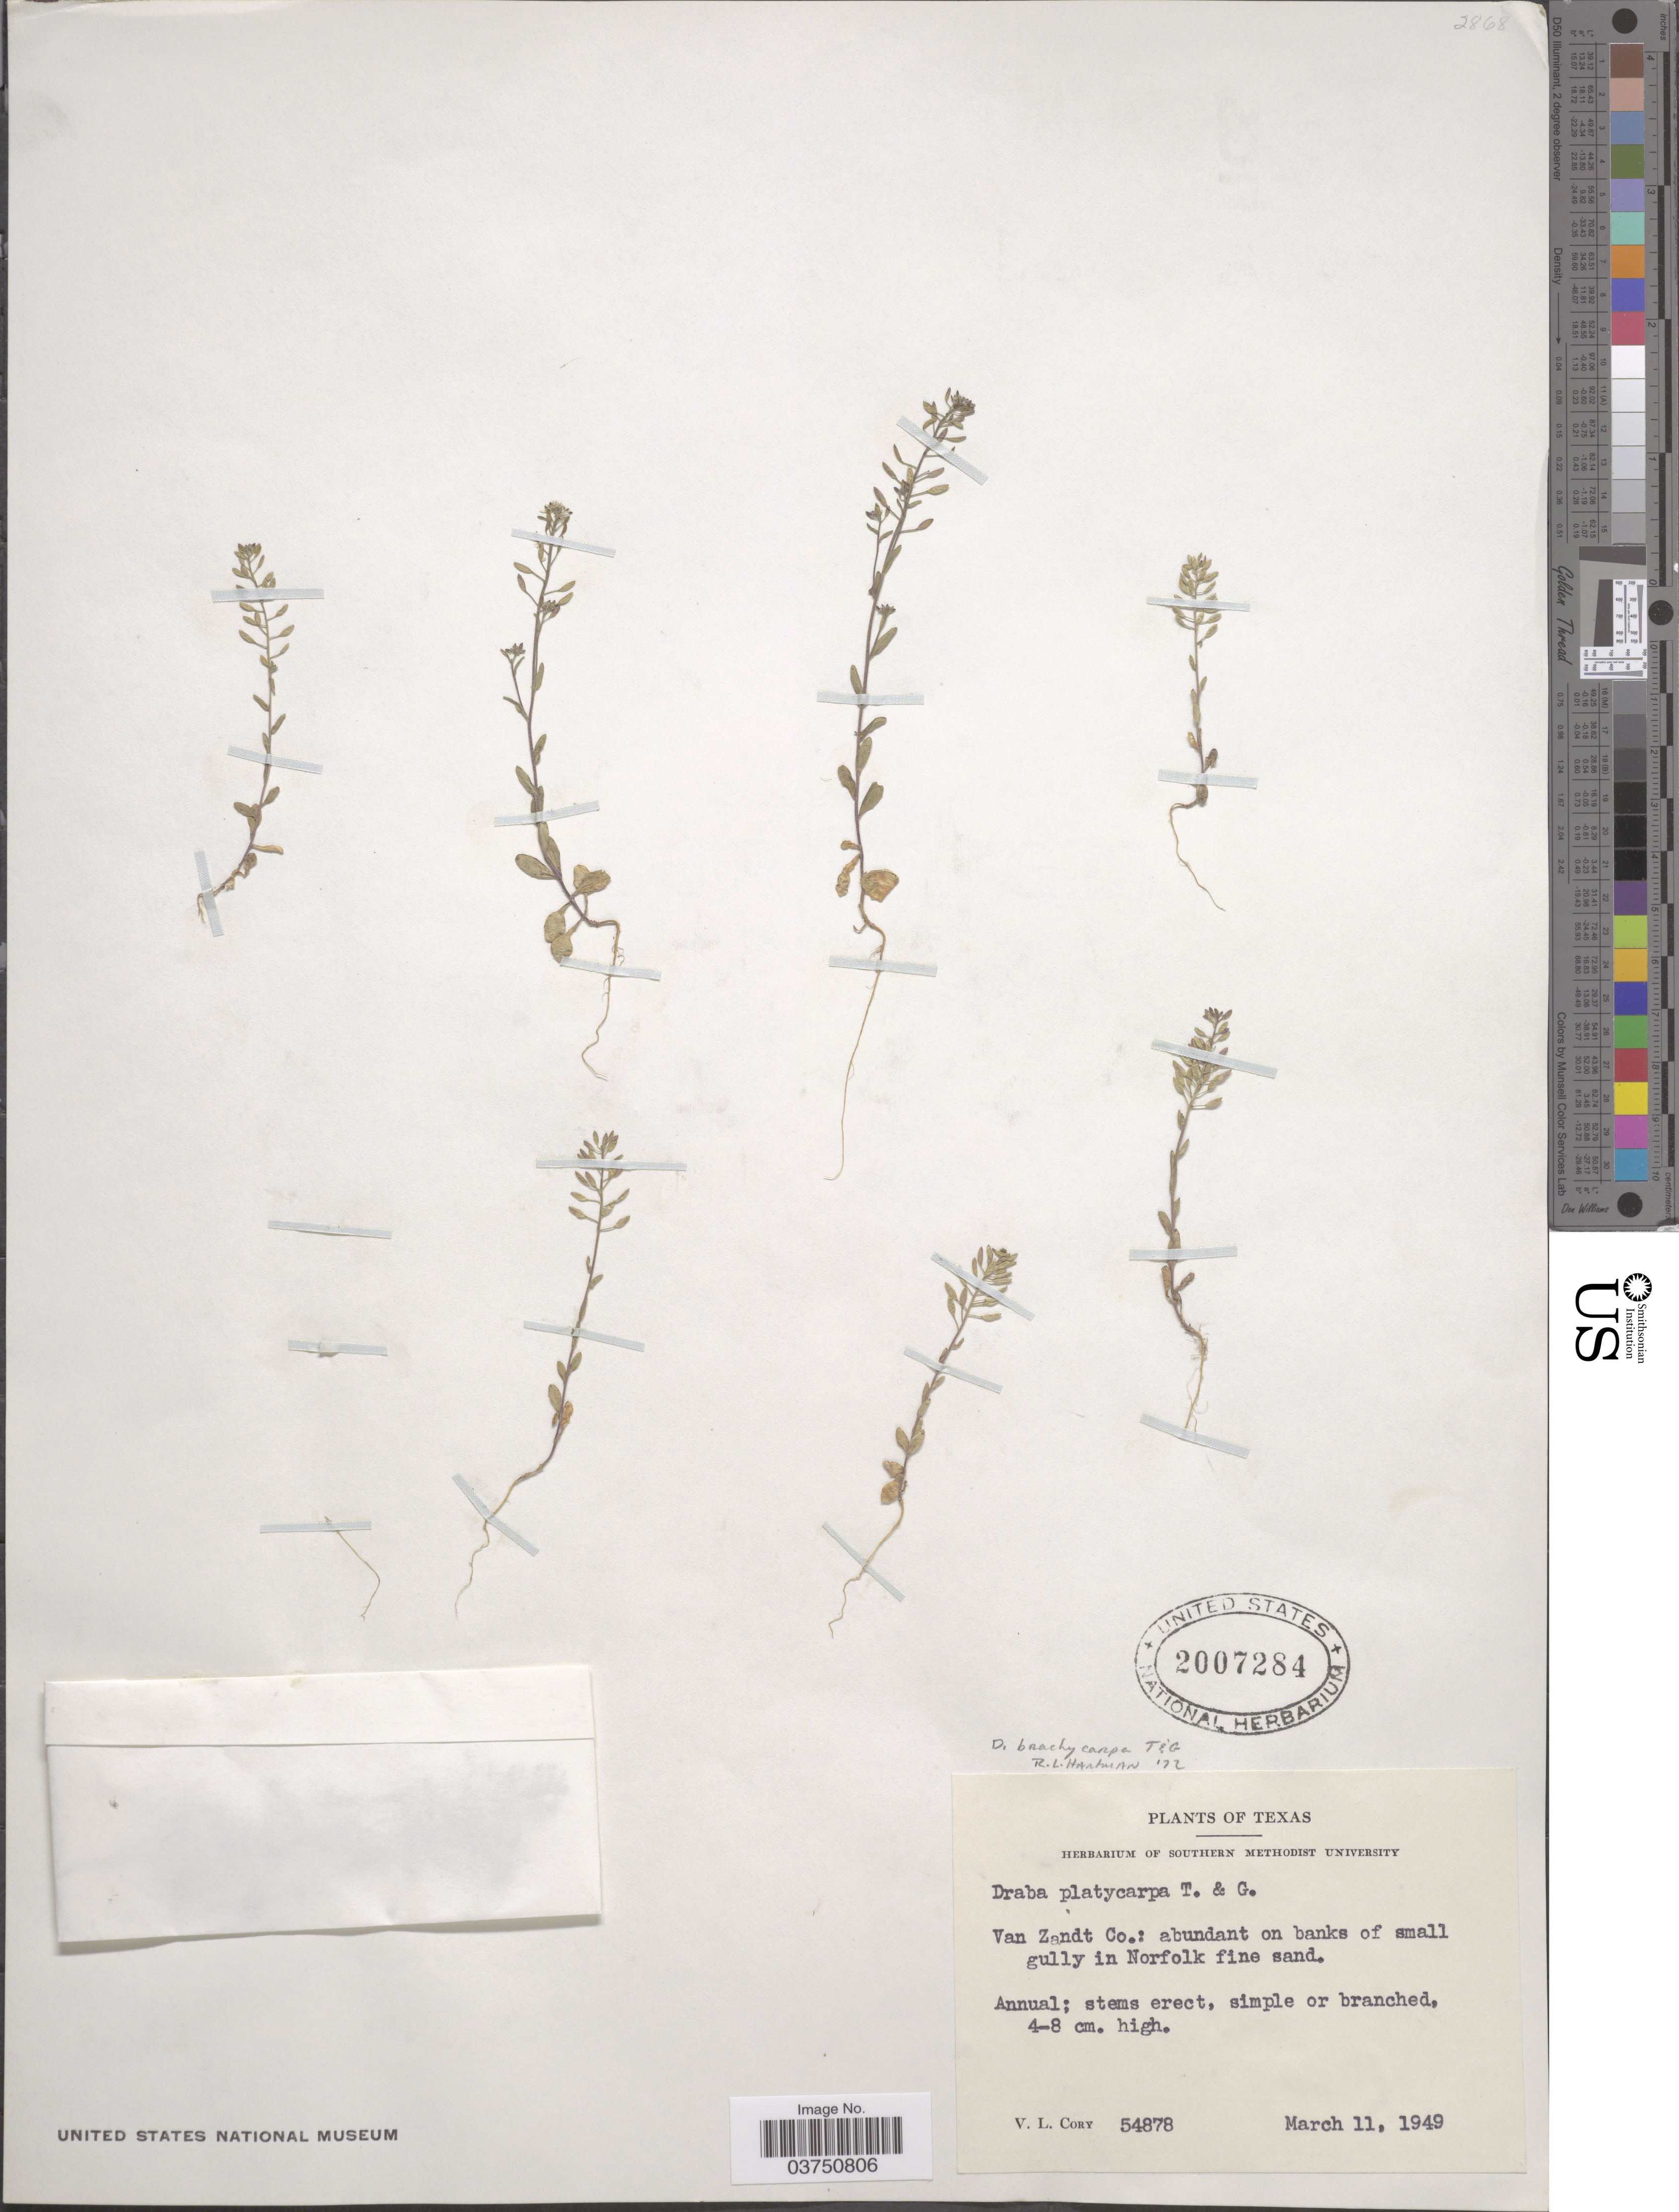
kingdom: Plantae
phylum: Tracheophyta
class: Magnoliopsida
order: Brassicales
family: Brassicaceae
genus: Draba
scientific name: Draba brachycarpa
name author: (Nutt.) Torr. & A. Gray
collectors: V. Cory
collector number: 54878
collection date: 1949-03-11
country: United States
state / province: Texas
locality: Van Zandt Co.: abundant on banks of small gully in Norfolk fine sand.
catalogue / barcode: US 2007284